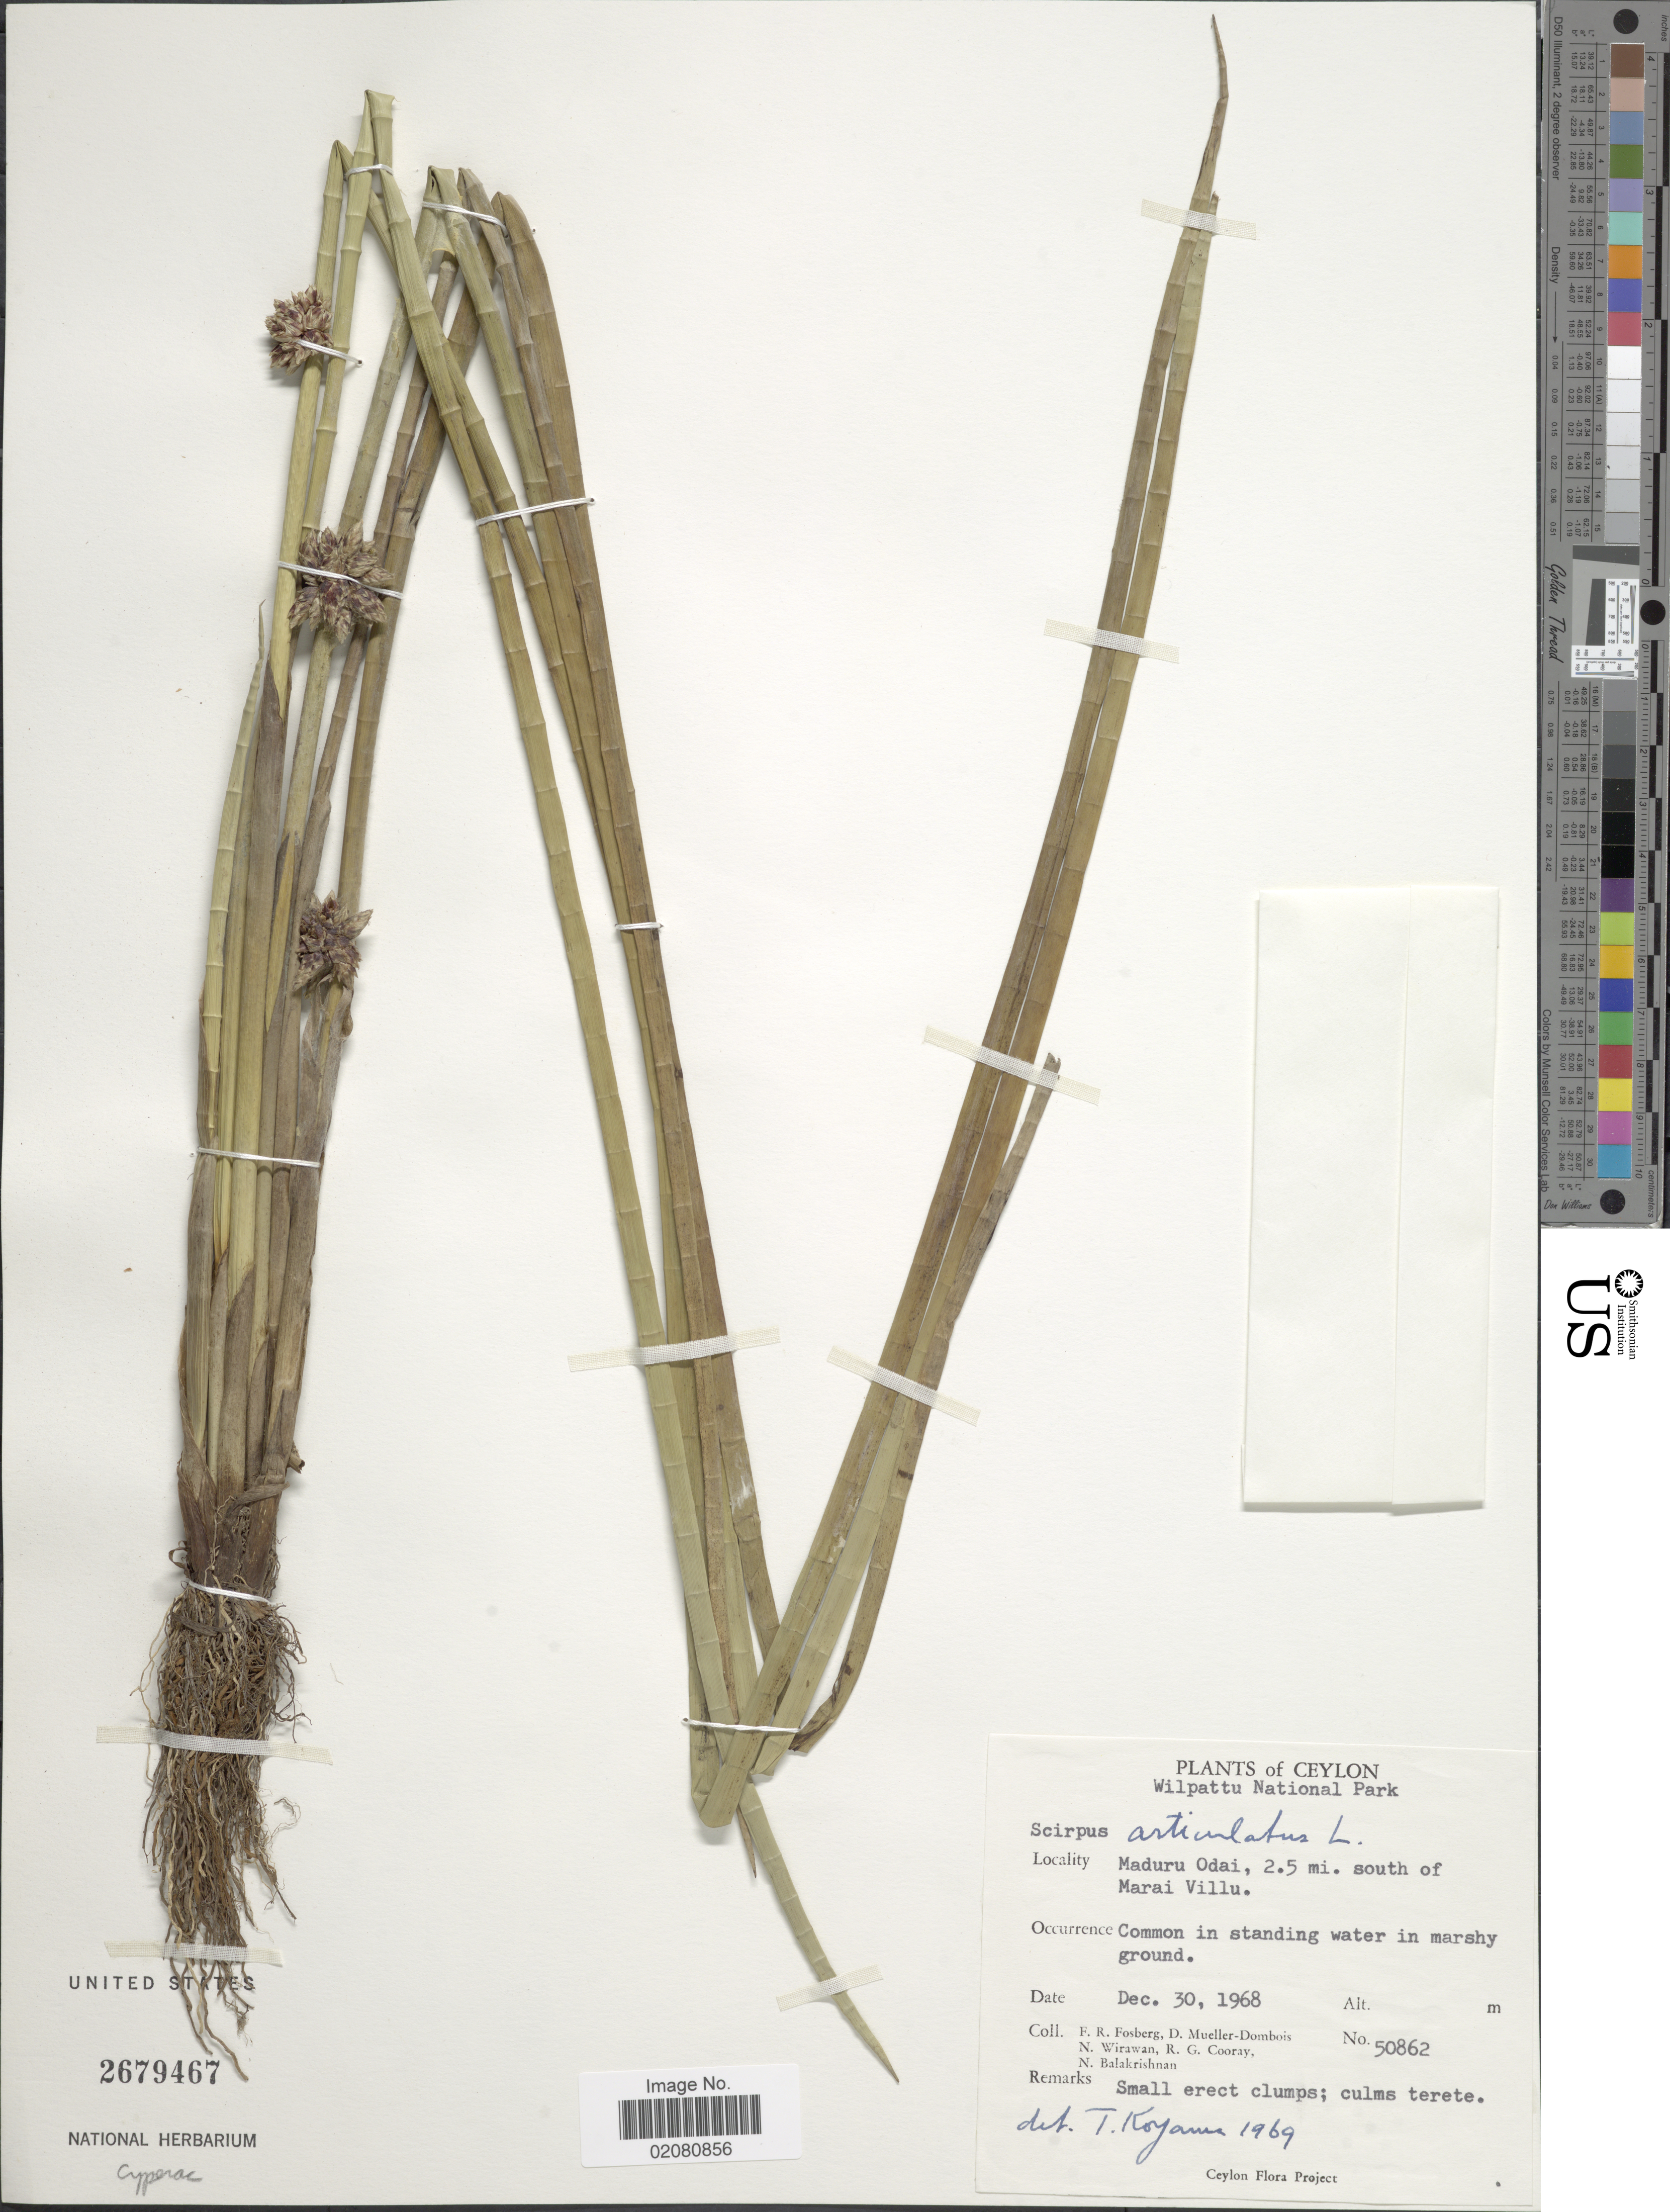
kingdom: Plantae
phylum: Tracheophyta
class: Liliopsida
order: Poales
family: Cyperaceae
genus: Schoenoplectus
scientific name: Schoenoplectus articulatus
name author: (L.) Palla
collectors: F. R. Fosberg, D. Mueller-Dombois, N. Wirawan, R. Cooray & N. Balakrishnan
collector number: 50862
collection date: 1968-12-30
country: Sri Lanka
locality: Ceylon. Wilpattu National Park. Maduru Odai, 2.5 mi. south of Marai Villu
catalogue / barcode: US 2679467